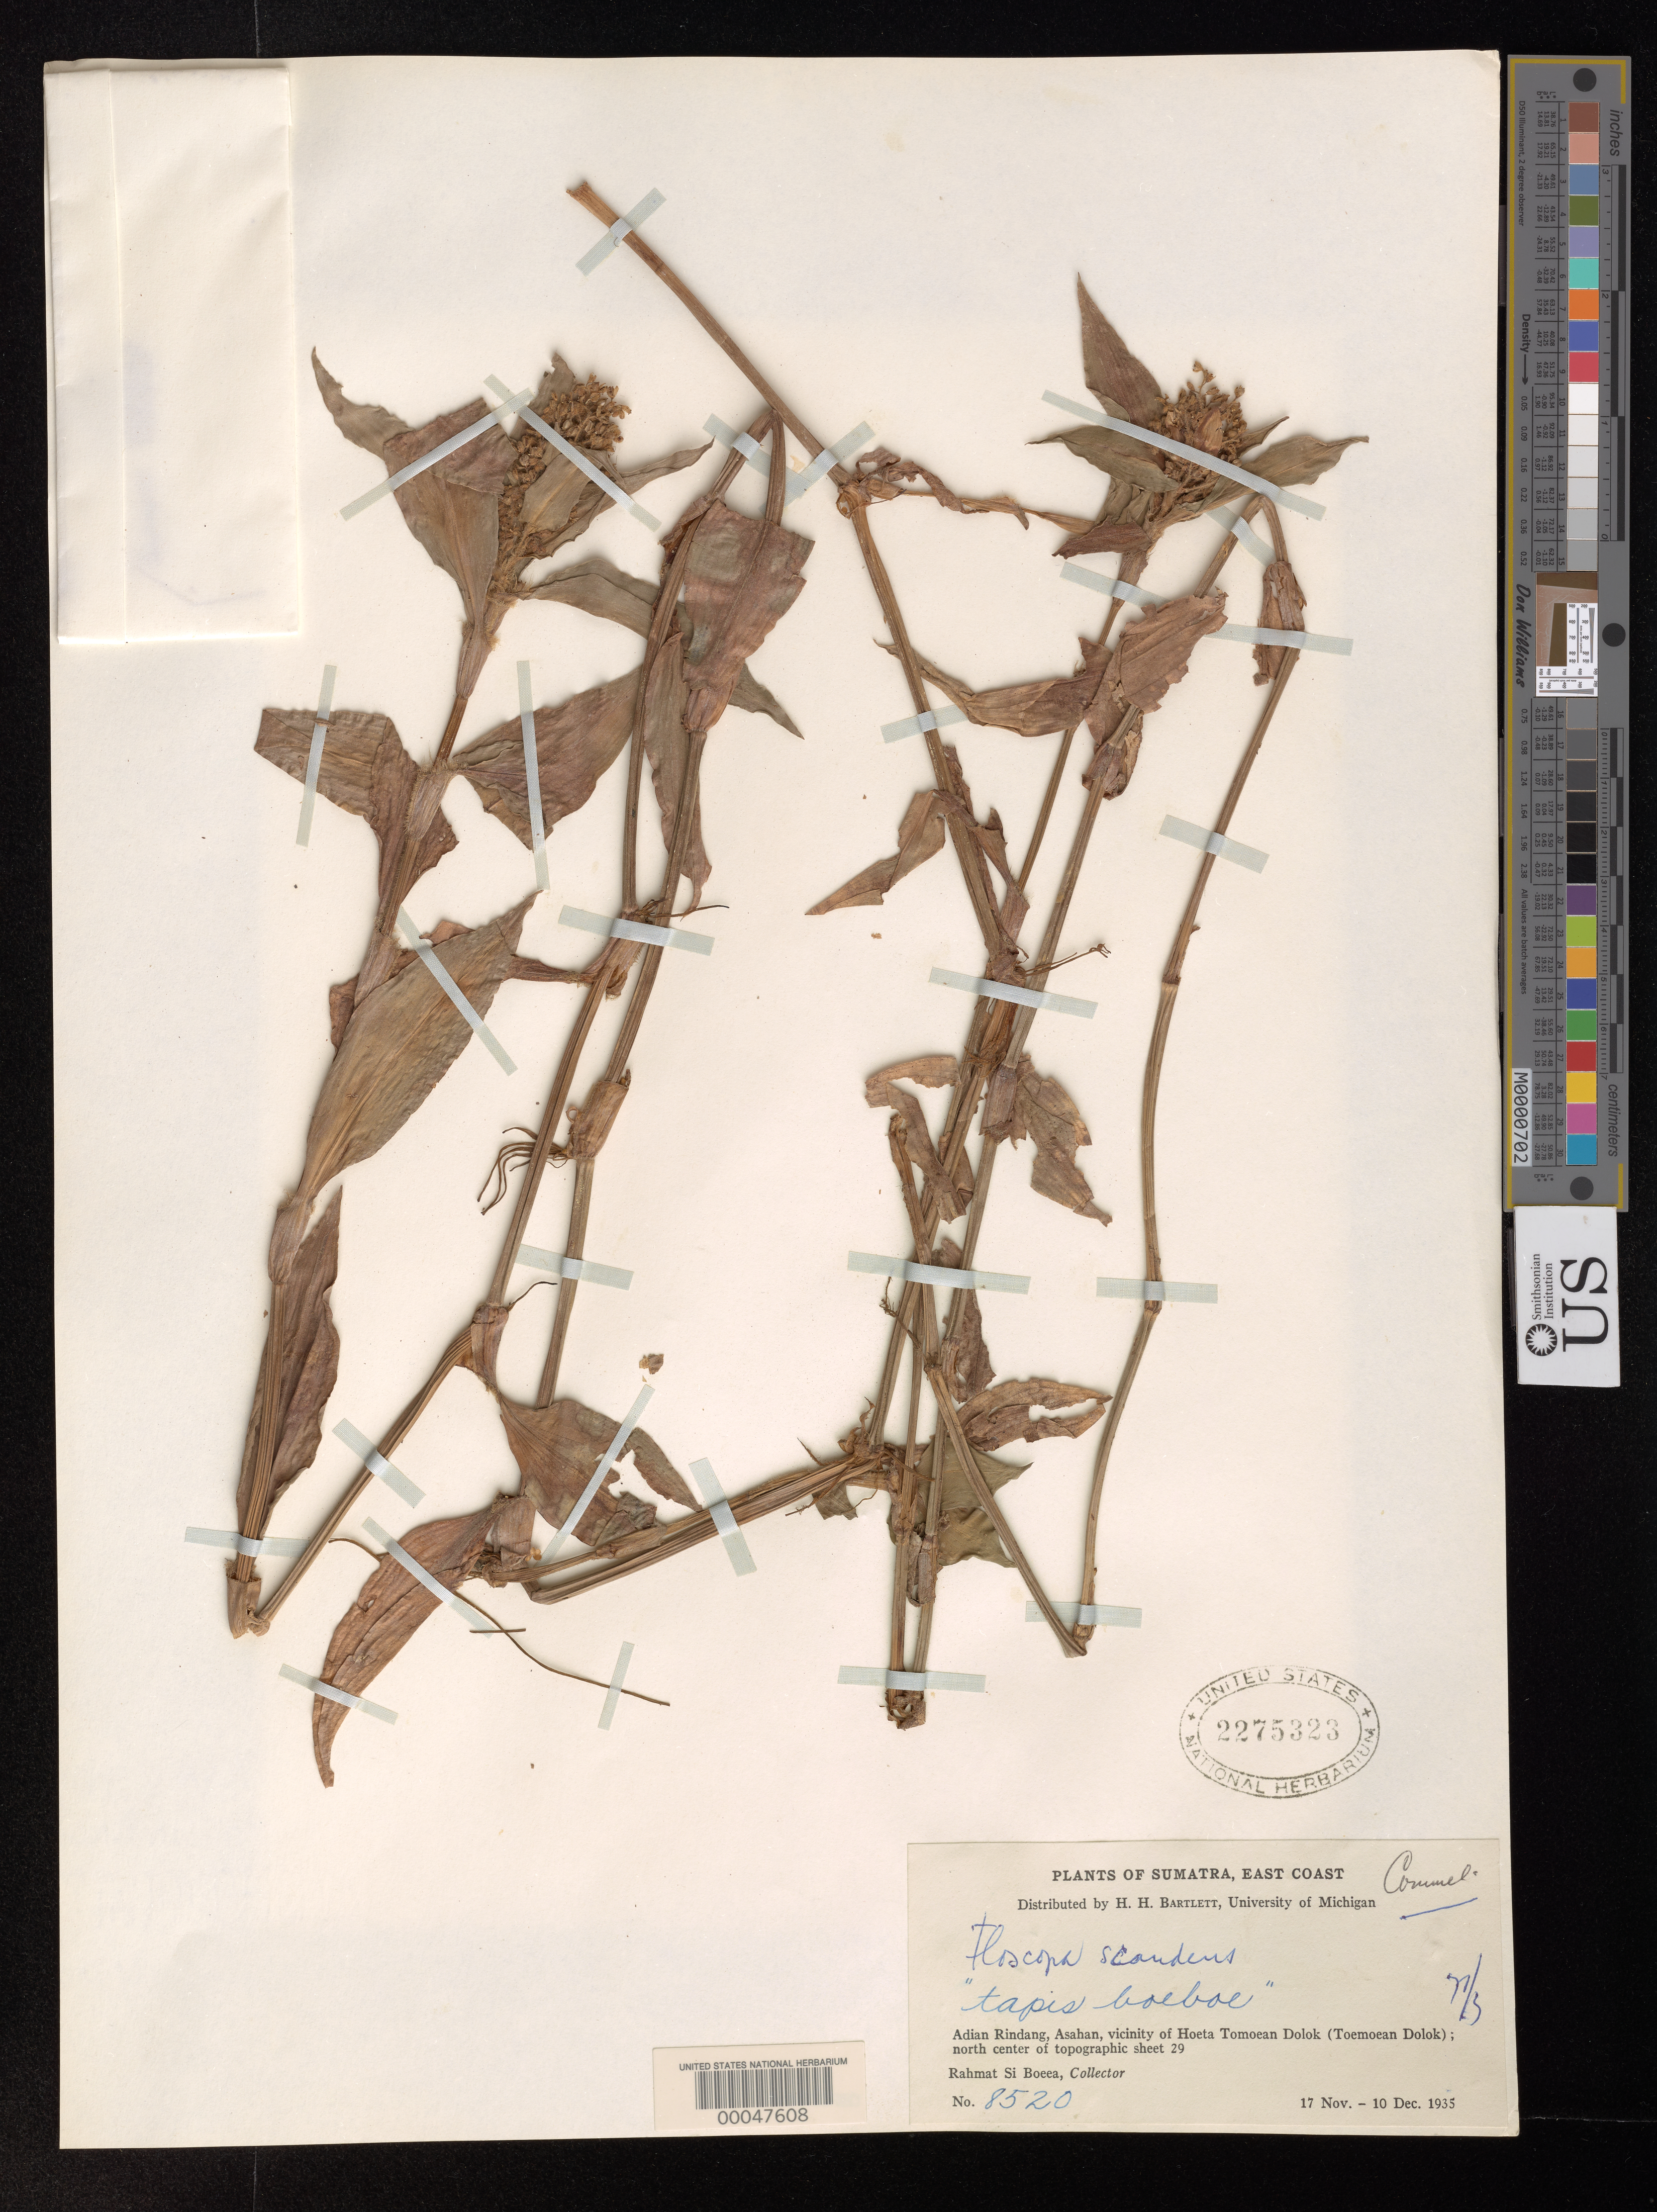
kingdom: Plantae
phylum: Tracheophyta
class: Liliopsida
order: Commelinales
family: Commelinaceae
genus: Floscopa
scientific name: Floscopa scandens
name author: Lour.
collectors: Rahmat Si Boeea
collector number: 8520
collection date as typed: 17 Nov 1935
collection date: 1935-11-17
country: Indonesia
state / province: Sumatra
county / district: Aceh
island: Sumatra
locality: Adian rindang, asahan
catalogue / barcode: US 2275323